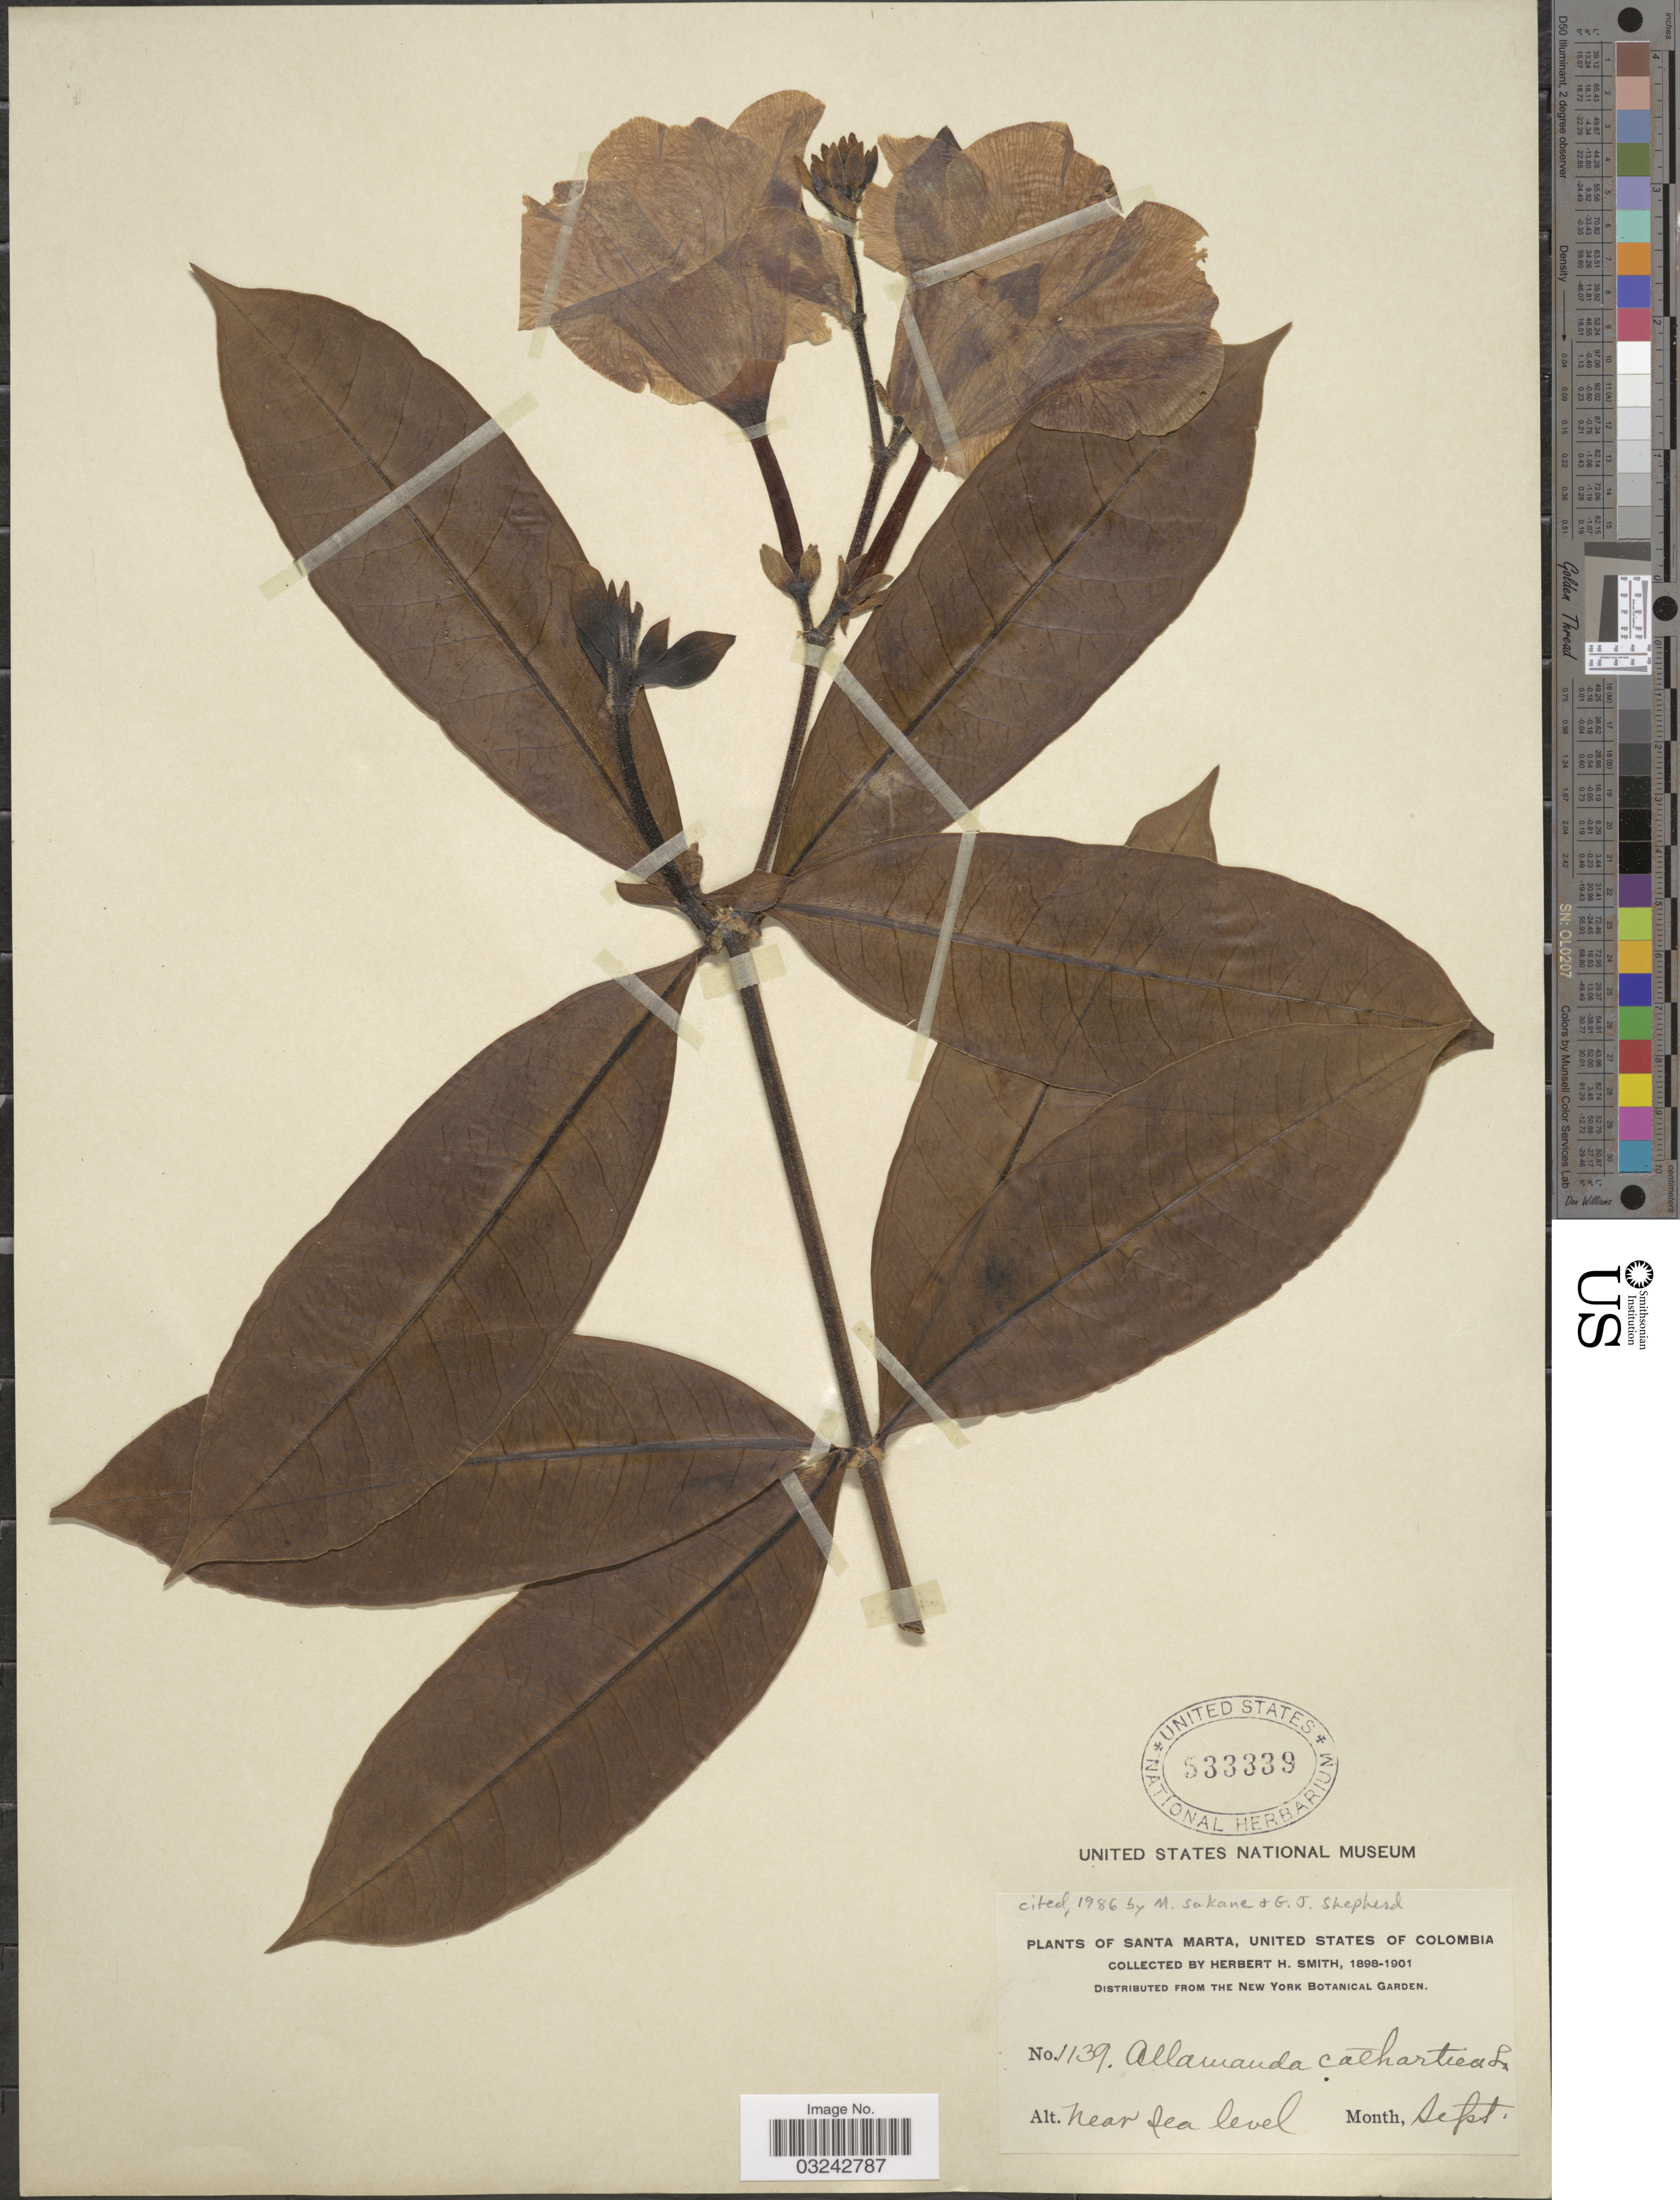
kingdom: Plantae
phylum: Tracheophyta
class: Magnoliopsida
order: Gentianales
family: Apocynaceae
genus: Allamanda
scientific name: Allamanda cathartica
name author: L.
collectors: Herbert H. Smith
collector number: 1139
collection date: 1898-09/1901-09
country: Colombia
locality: Santa Marta, United States of Columbia.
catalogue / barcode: US 533339